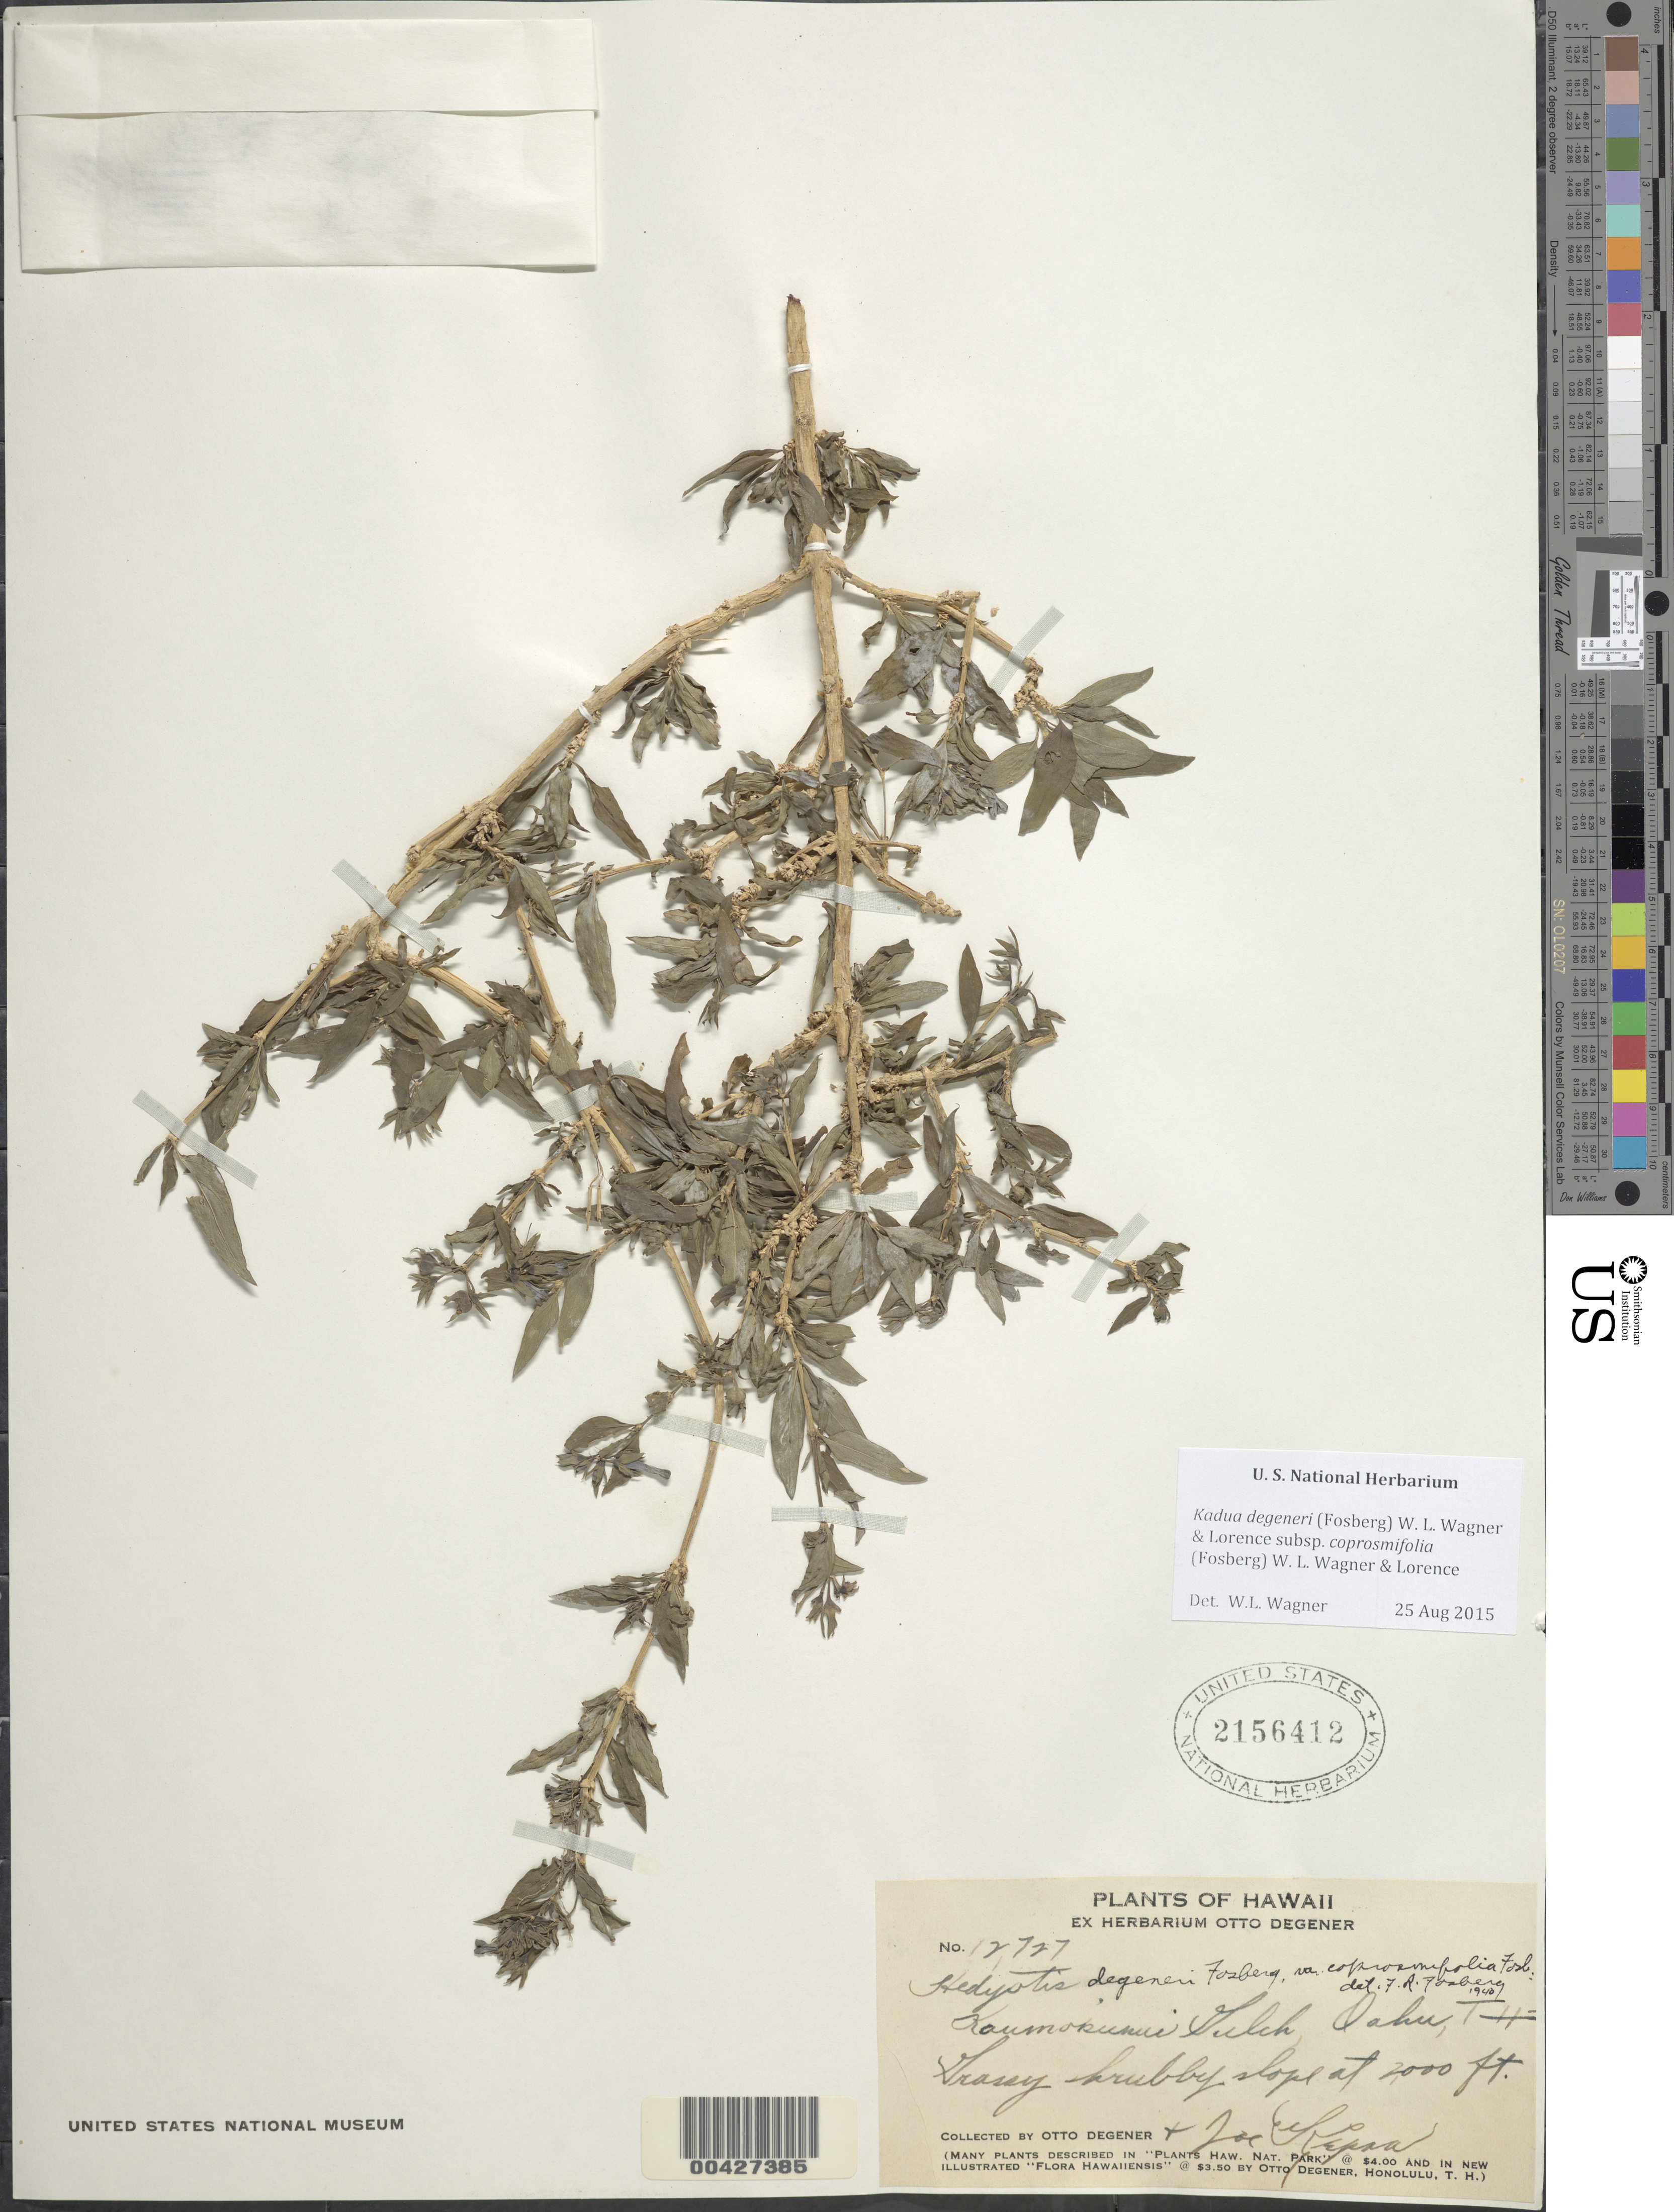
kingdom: Plantae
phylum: Tracheophyta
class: Magnoliopsida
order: Gentianales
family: Rubiaceae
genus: Kadua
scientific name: Kadua degeneri subsp. coprosmifolia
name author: (Fosberg) W.L. Wagner & Lorence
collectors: O. Degener & J. Kepaa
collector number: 12727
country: United States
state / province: Hawaii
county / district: Honolulu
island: Oahu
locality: Kaumokunui Gulch.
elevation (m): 610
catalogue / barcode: US 2156412